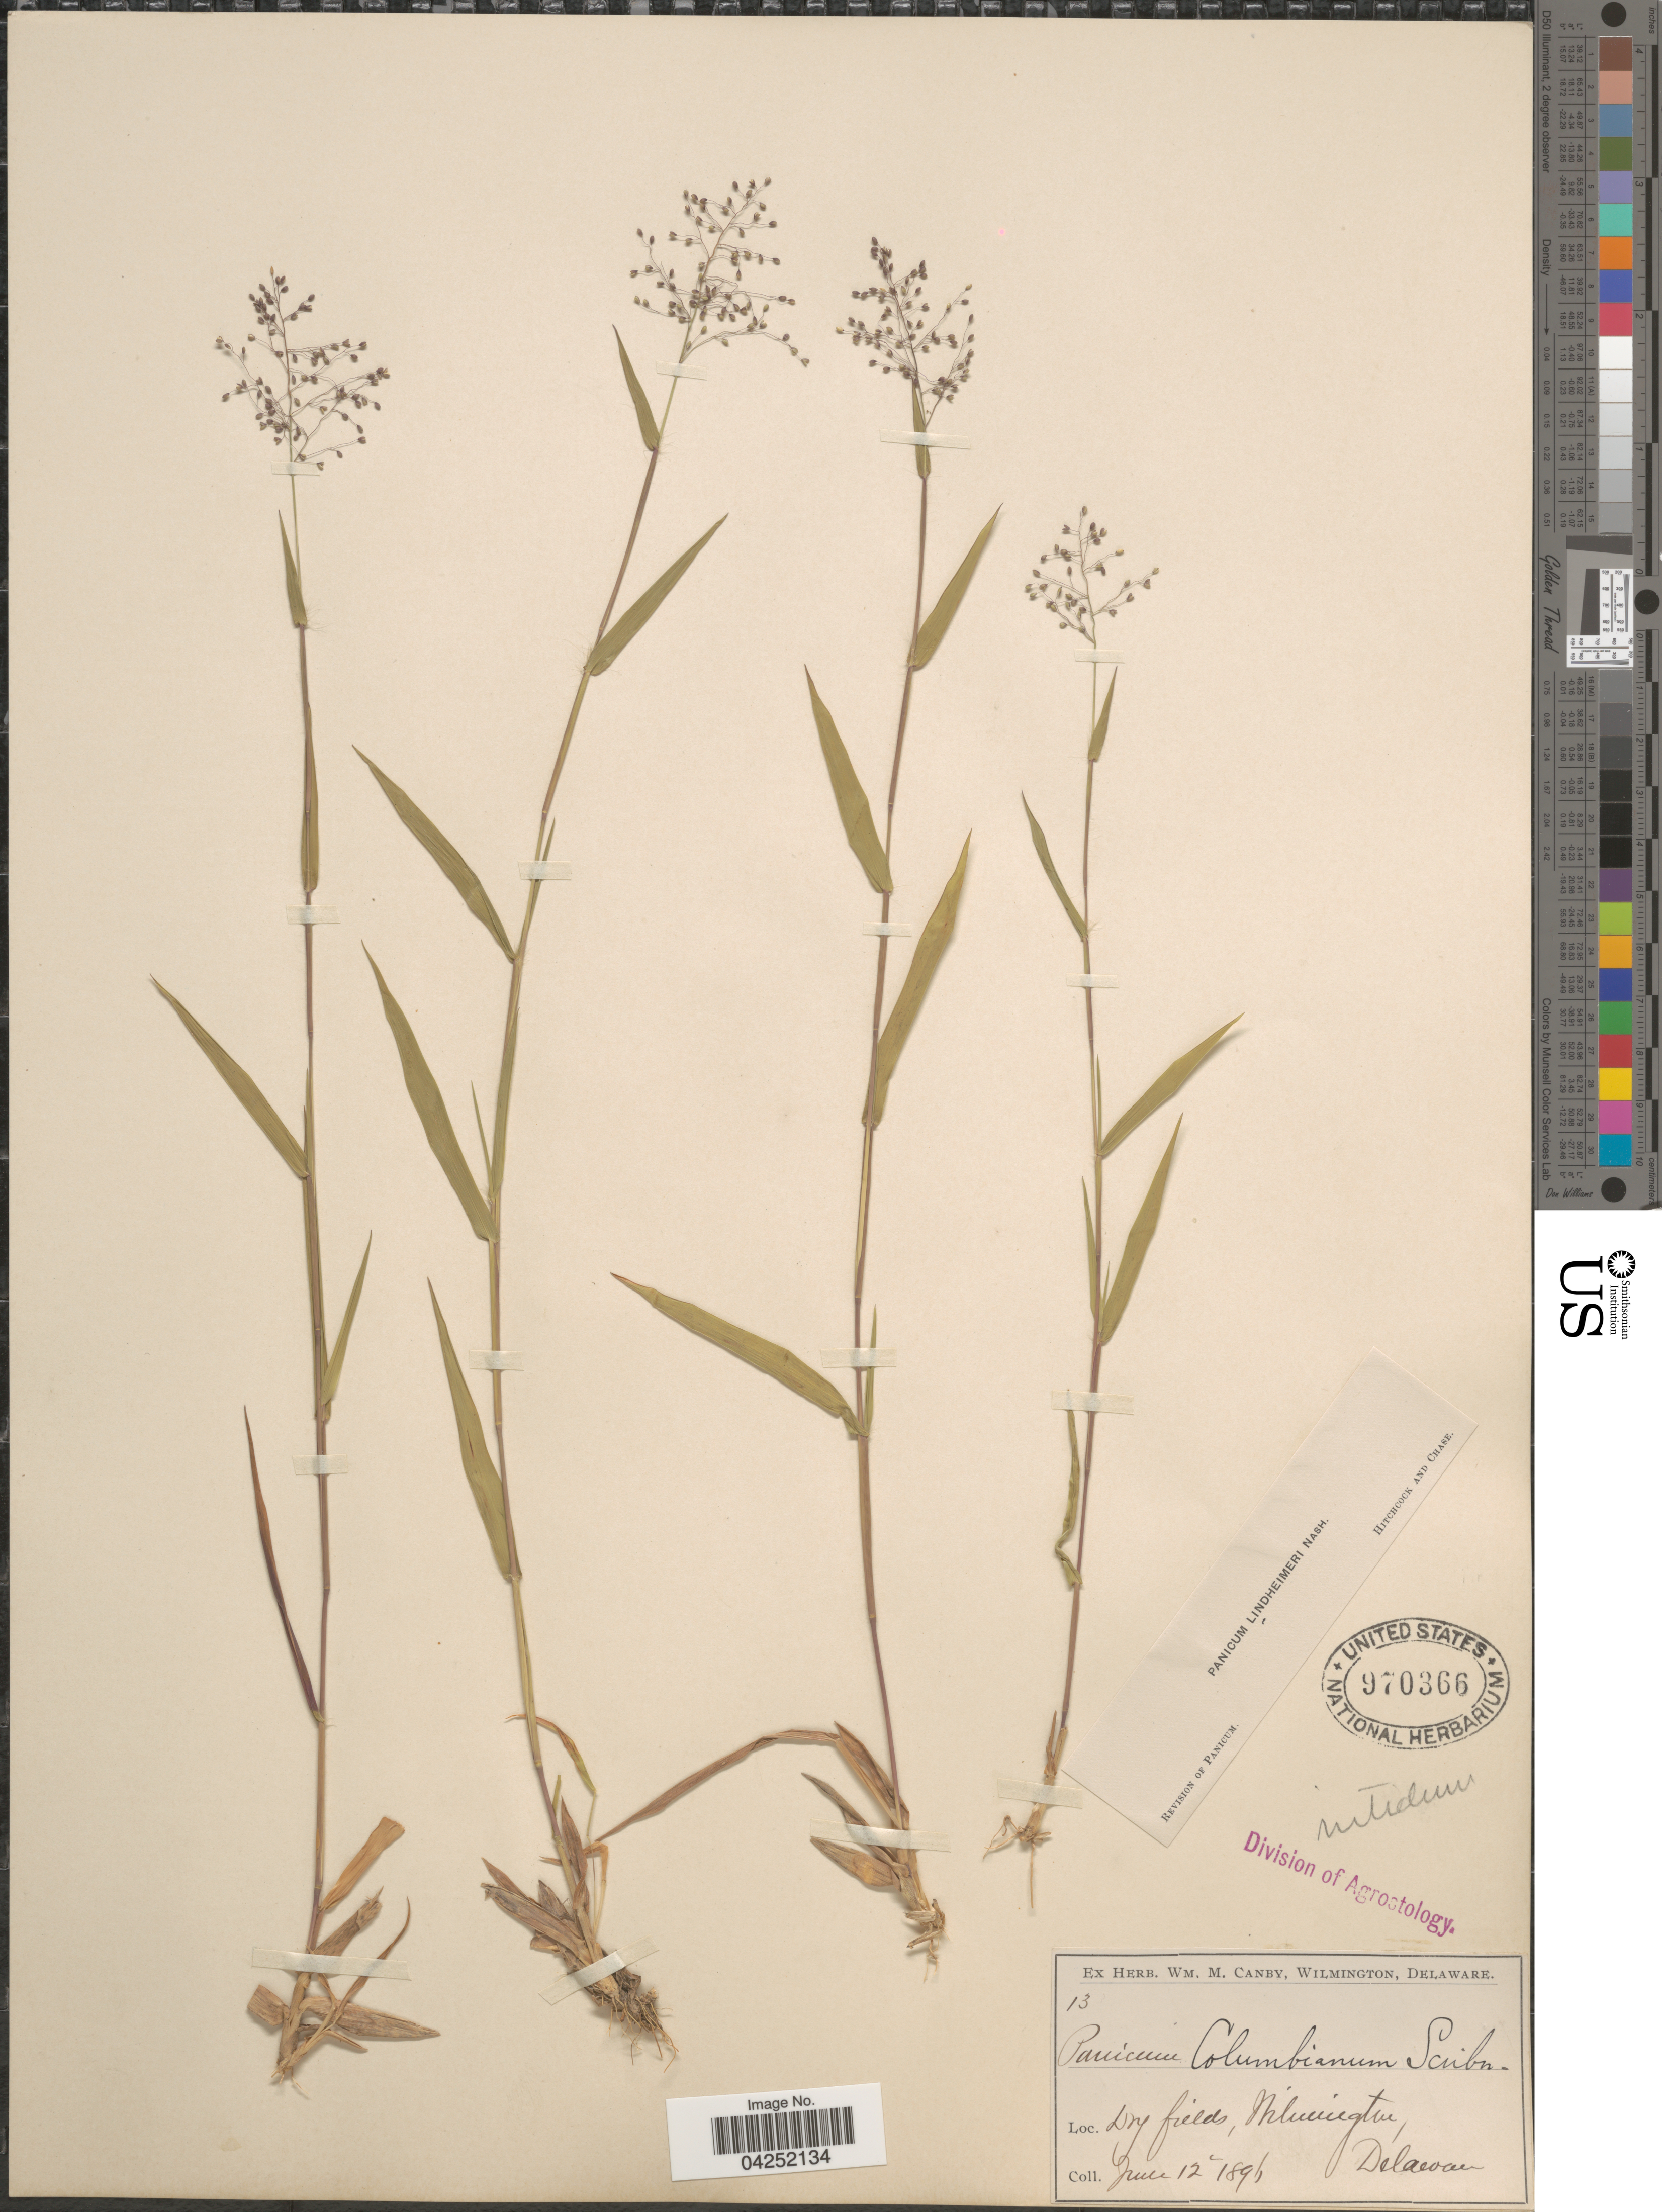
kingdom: Plantae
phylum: Tracheophyta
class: Liliopsida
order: Poales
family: Poaceae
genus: Dichanthelium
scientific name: Dichanthelium acuminatum var. lindheimeri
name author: (Nash) Gould & C.A. Clark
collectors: ex herb. W.M. Canby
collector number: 13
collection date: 1896-06-12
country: United States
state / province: Delaware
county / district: New Castle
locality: Dry fields, Wilmington.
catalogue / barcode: US 970366